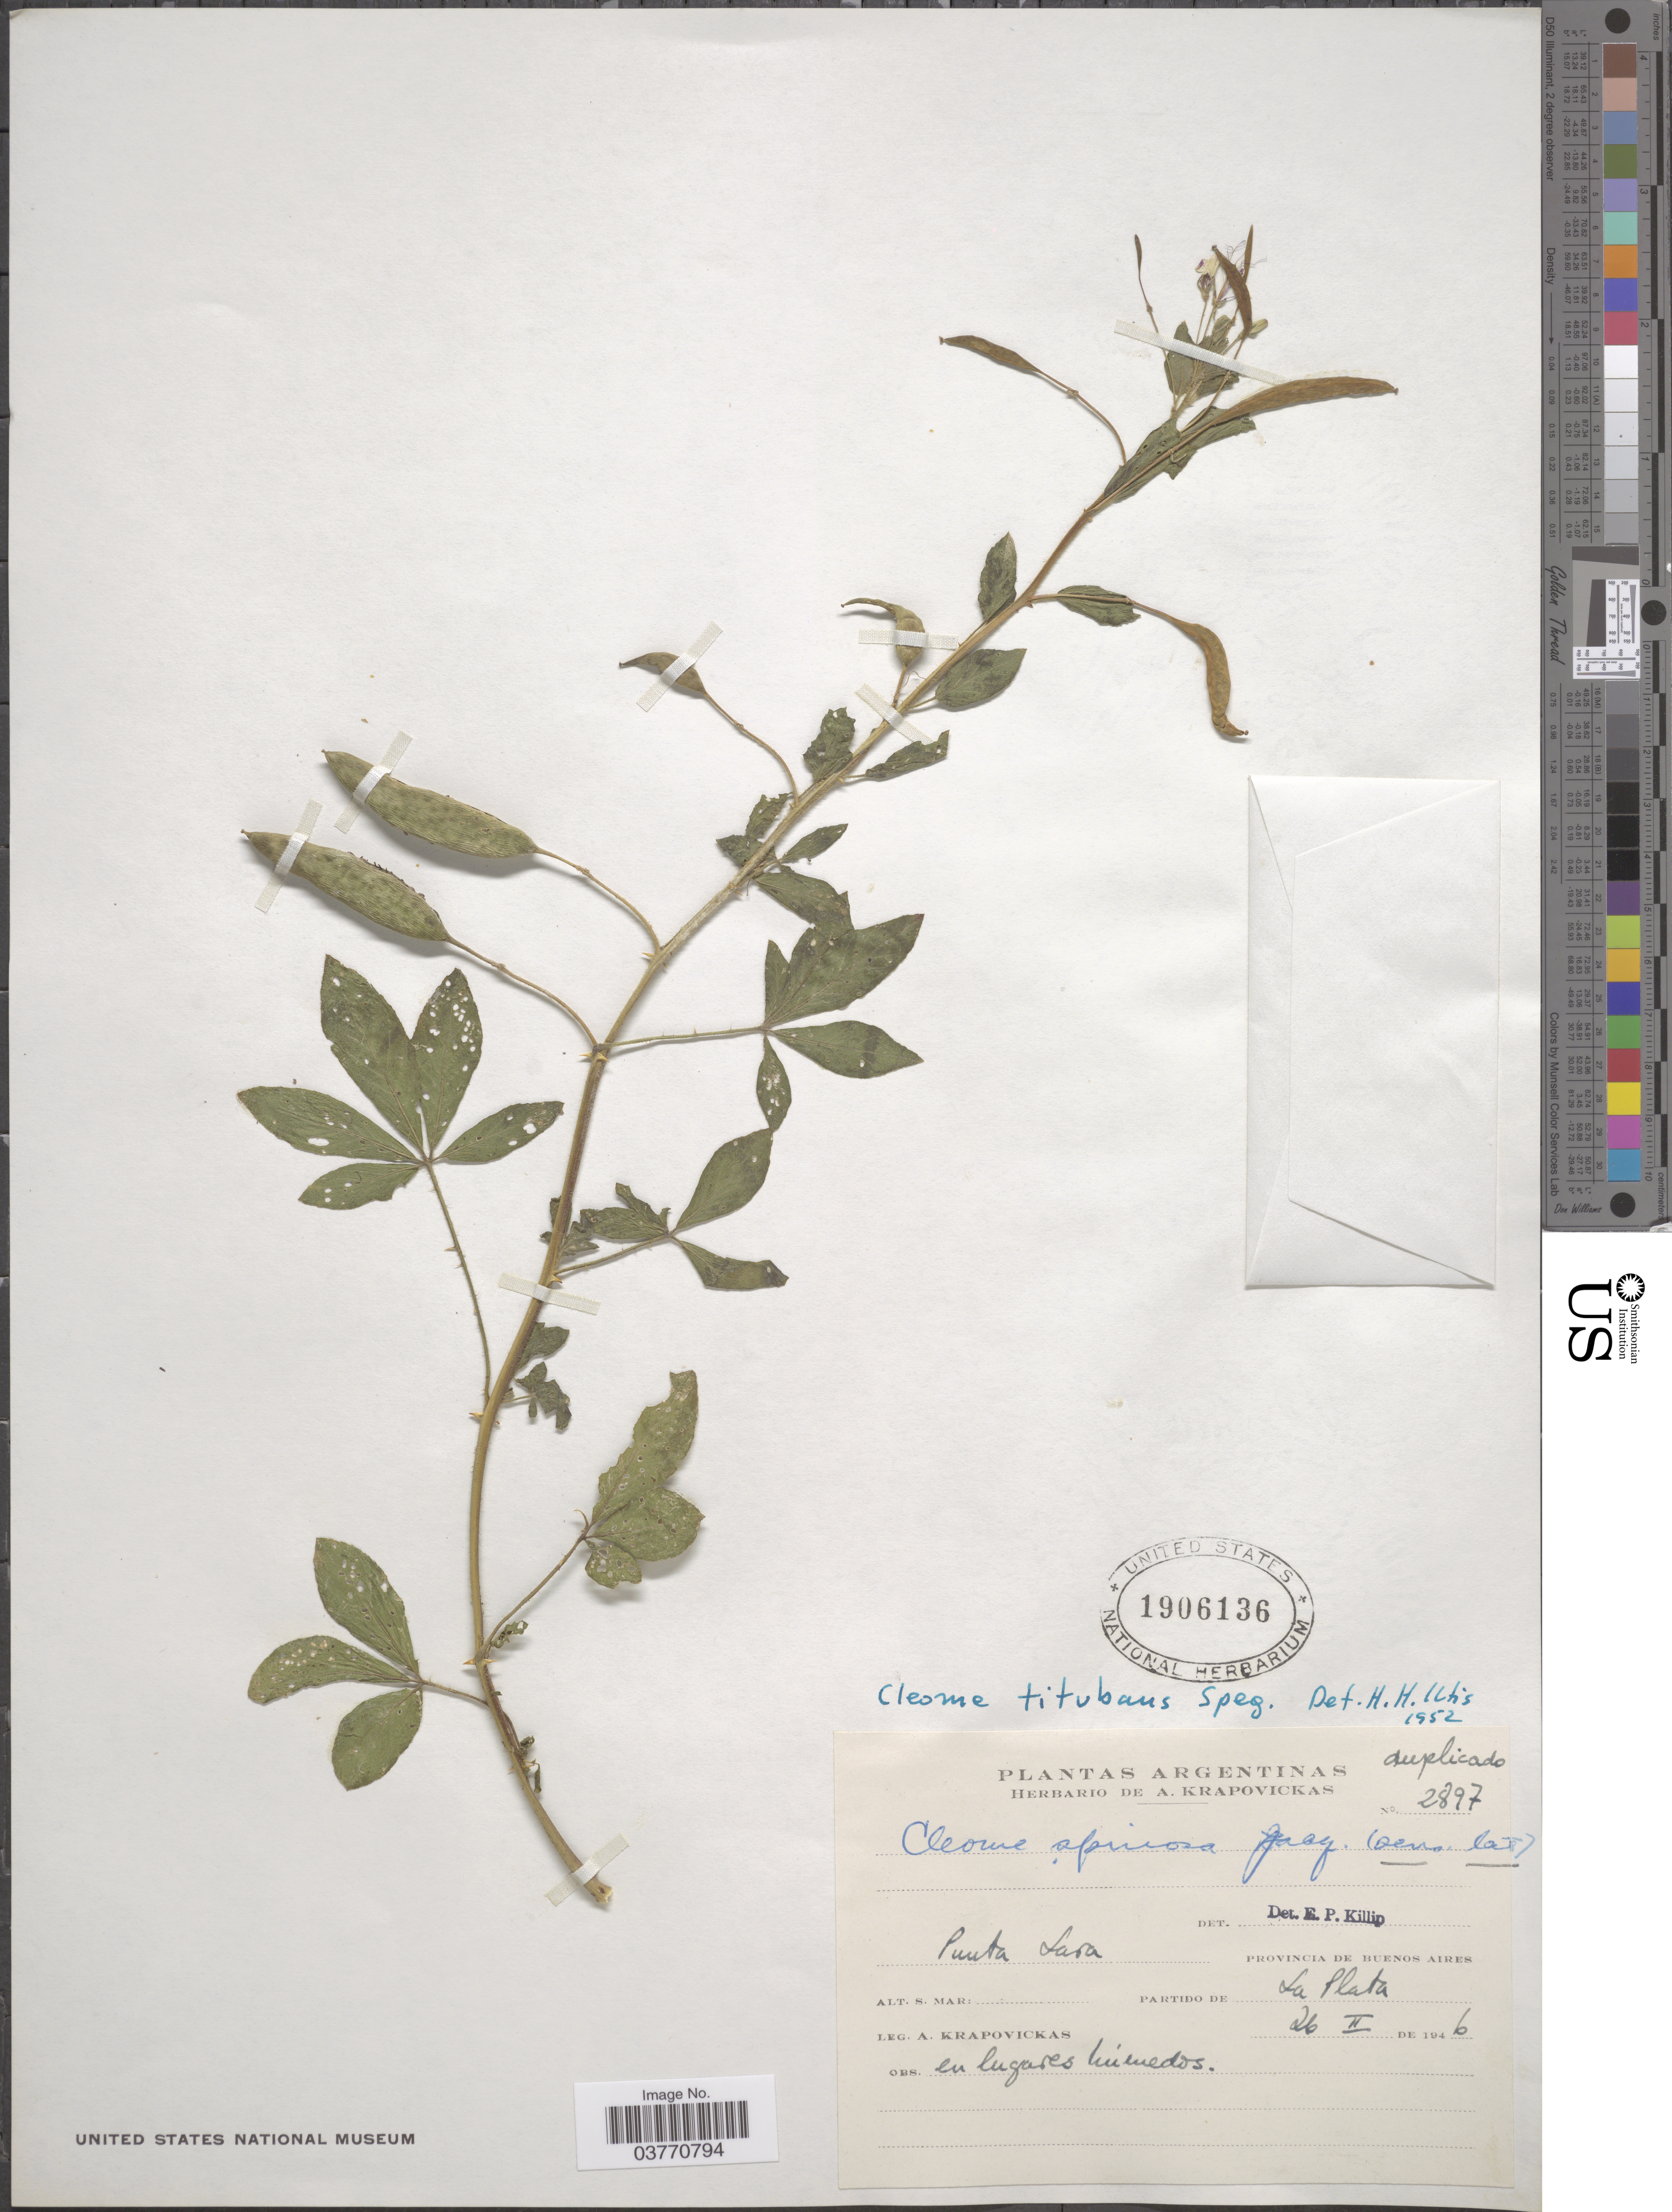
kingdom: Plantae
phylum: Tracheophyta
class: Magnoliopsida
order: Brassicales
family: Cleomaceae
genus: Tarenaya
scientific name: Tarenaya titubans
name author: (Speg.) Soares Neto & Roalson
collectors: A. Krapovickas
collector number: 2897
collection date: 1946-02-26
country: Argentina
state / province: Buenos Aires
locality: Punta Lara. Partido de La Plata.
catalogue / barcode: US 1906136